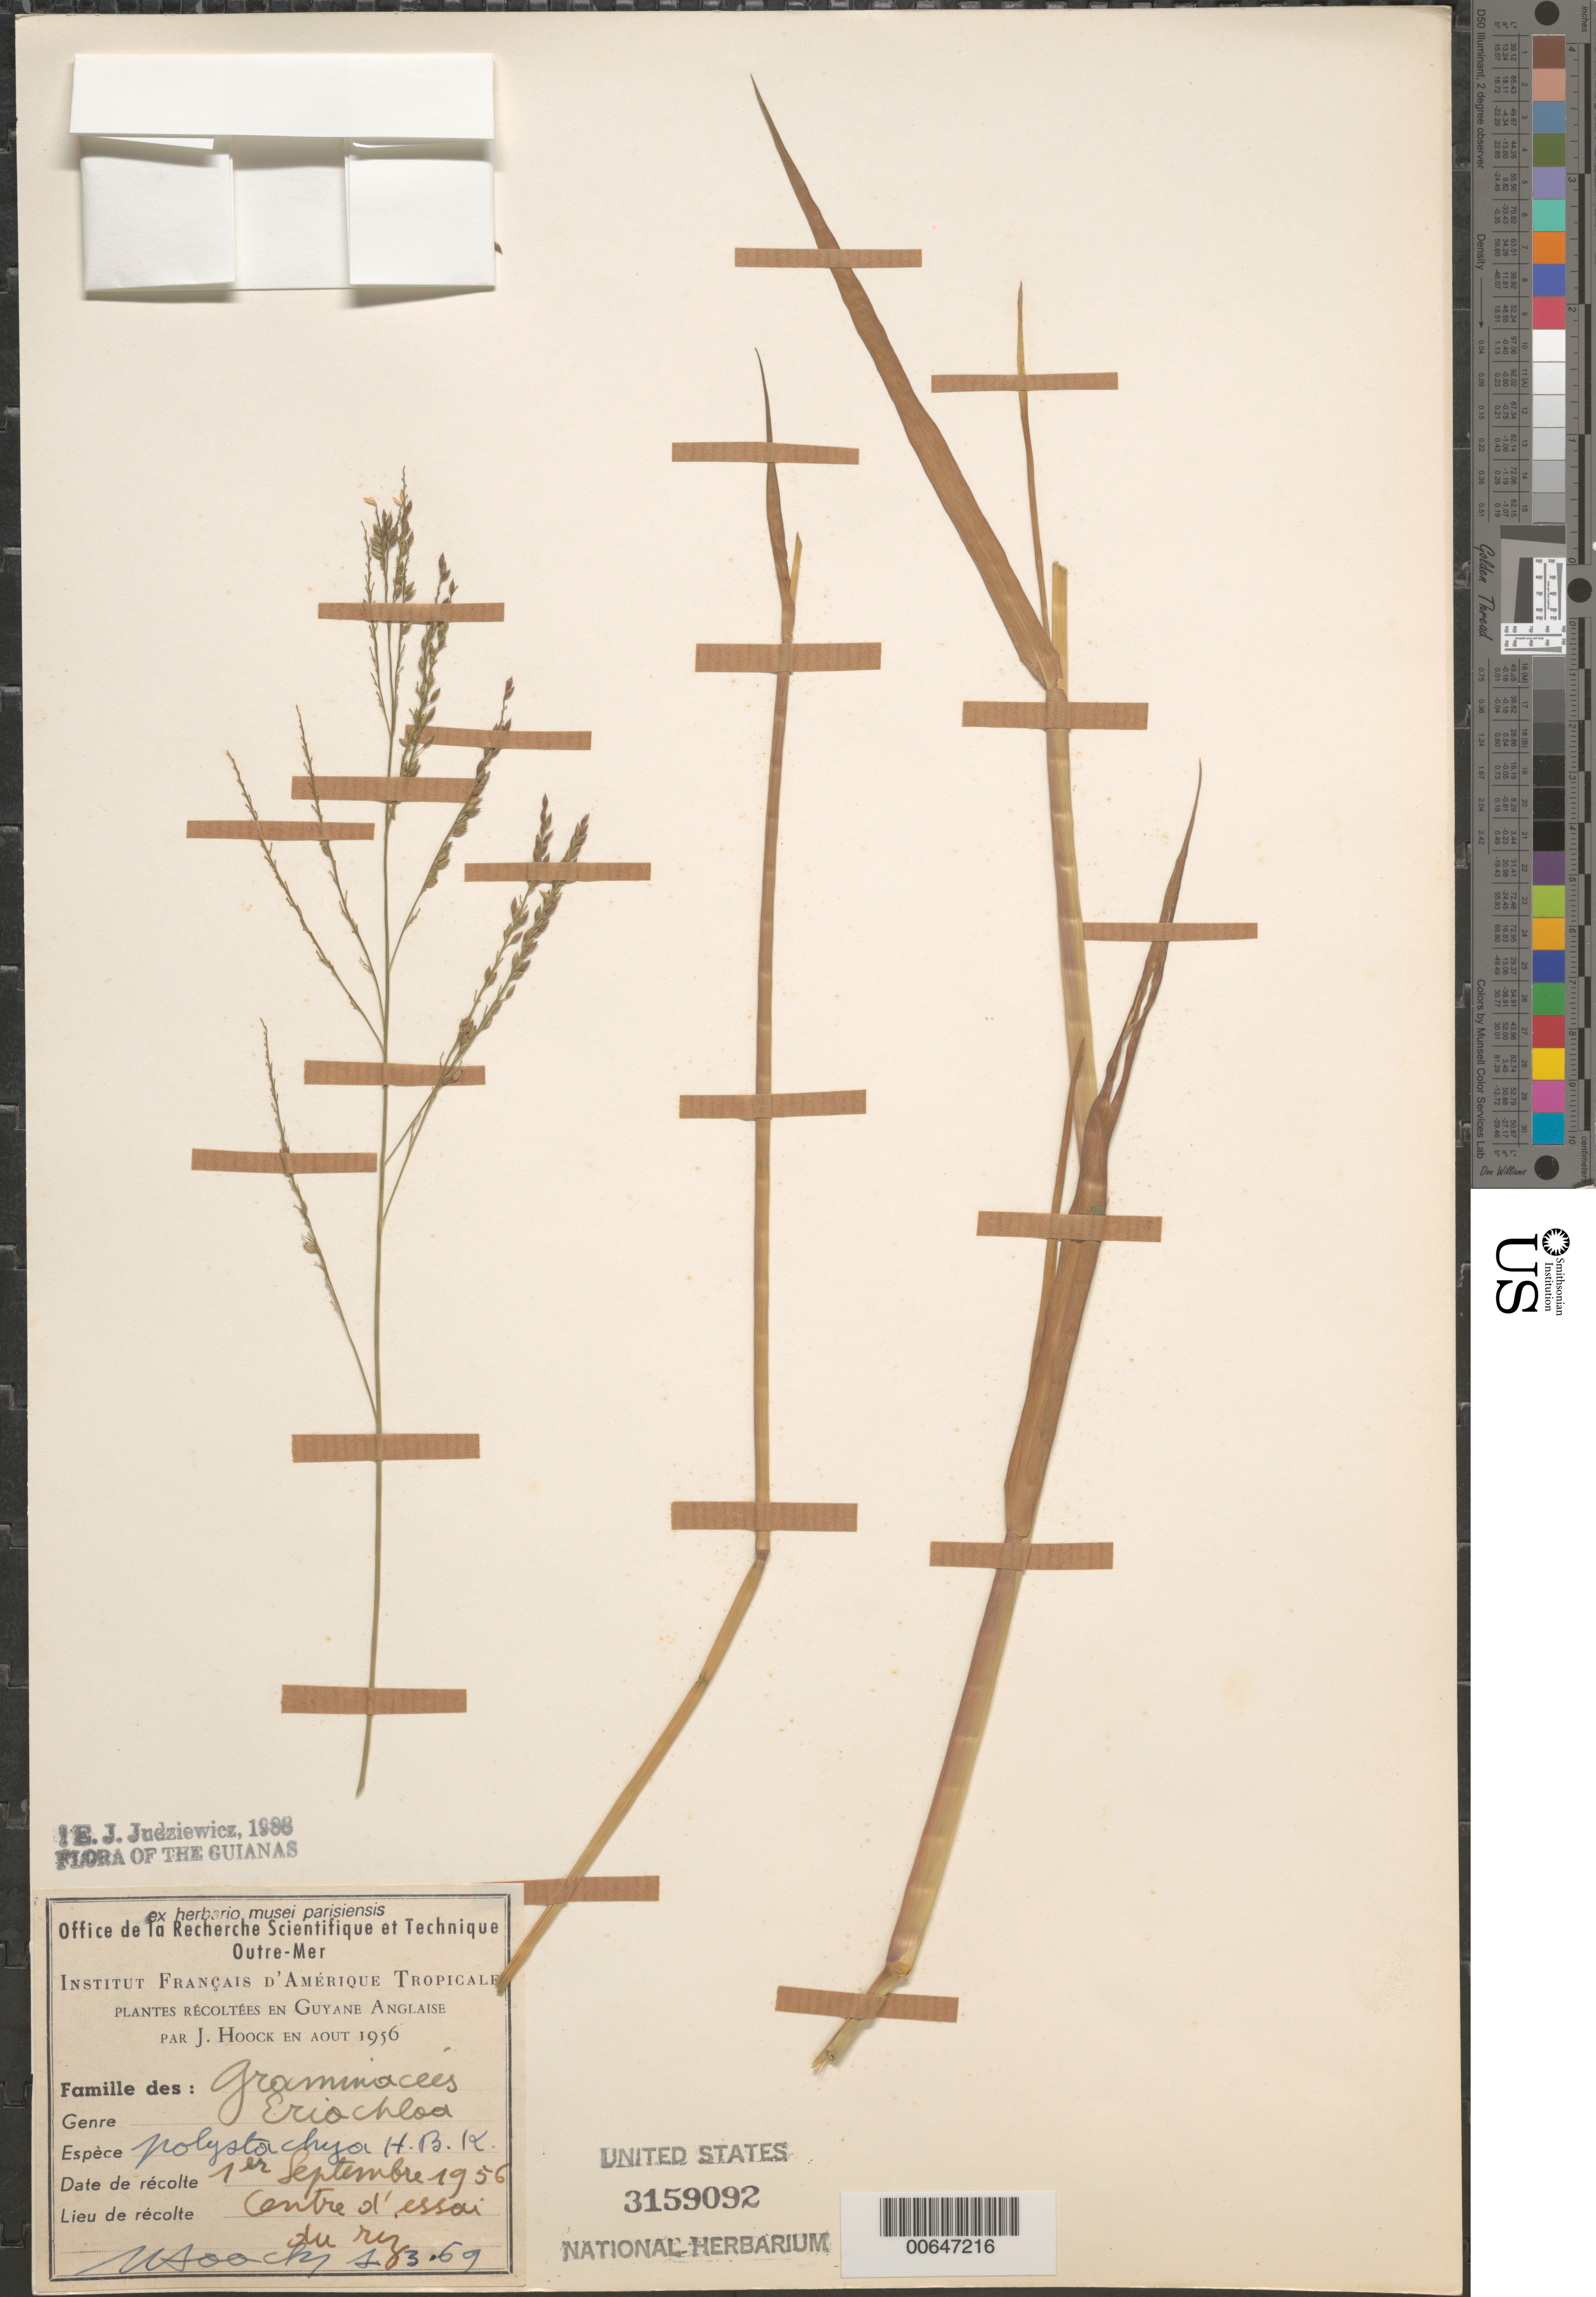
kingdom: Plantae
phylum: Tracheophyta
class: Liliopsida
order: Poales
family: Poaceae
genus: Eriochloa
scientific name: Eriochloa polystachya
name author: Kunth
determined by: Judziewicz, E. J.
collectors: J. Hoock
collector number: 1369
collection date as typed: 1-Sep-56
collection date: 1956-09-01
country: Guyana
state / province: Mahaica-Berbice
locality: Centre d'essai du riz [Rice Research Station]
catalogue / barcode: US 3159092